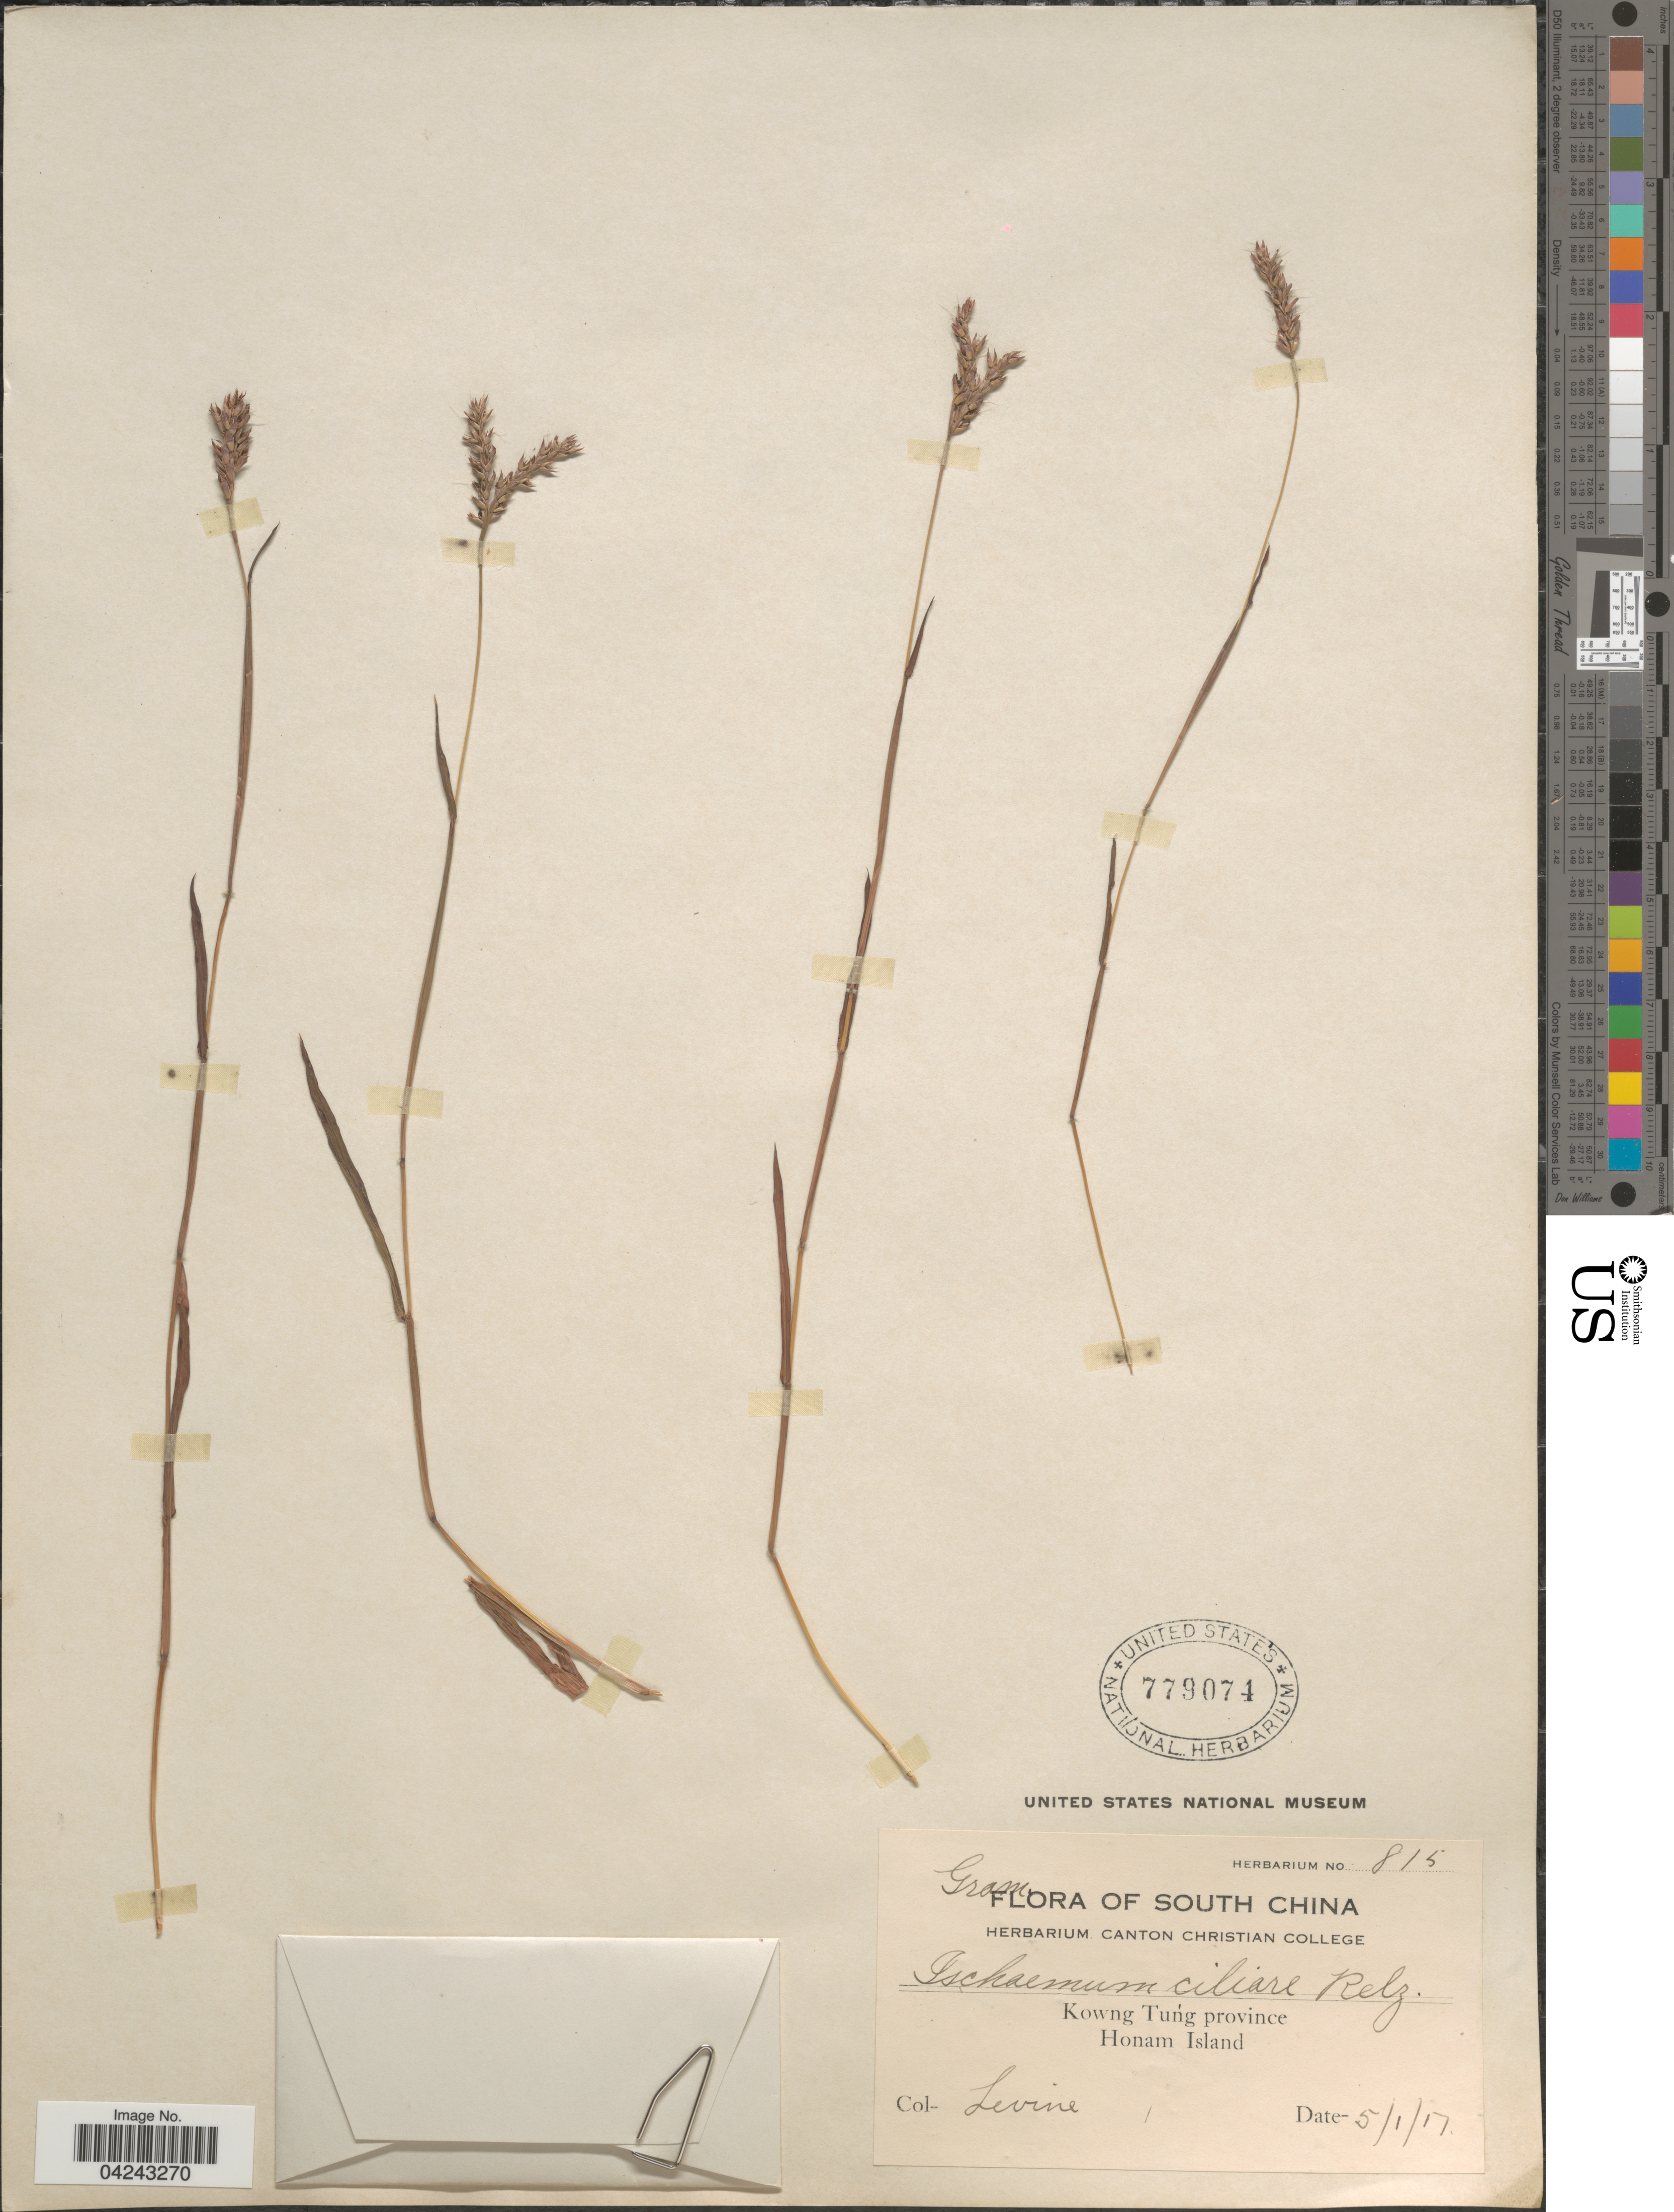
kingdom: Plantae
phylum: Tracheophyta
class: Liliopsida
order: Poales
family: Poaceae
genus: Ischaemum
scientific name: Ischaemum ciliare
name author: Retz.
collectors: -. Levine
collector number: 815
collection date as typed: Transcribed d/m/y: 5/1/17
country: China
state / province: Guangdong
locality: South China. Kowng Tung province. Honam Island.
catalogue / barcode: US 779074